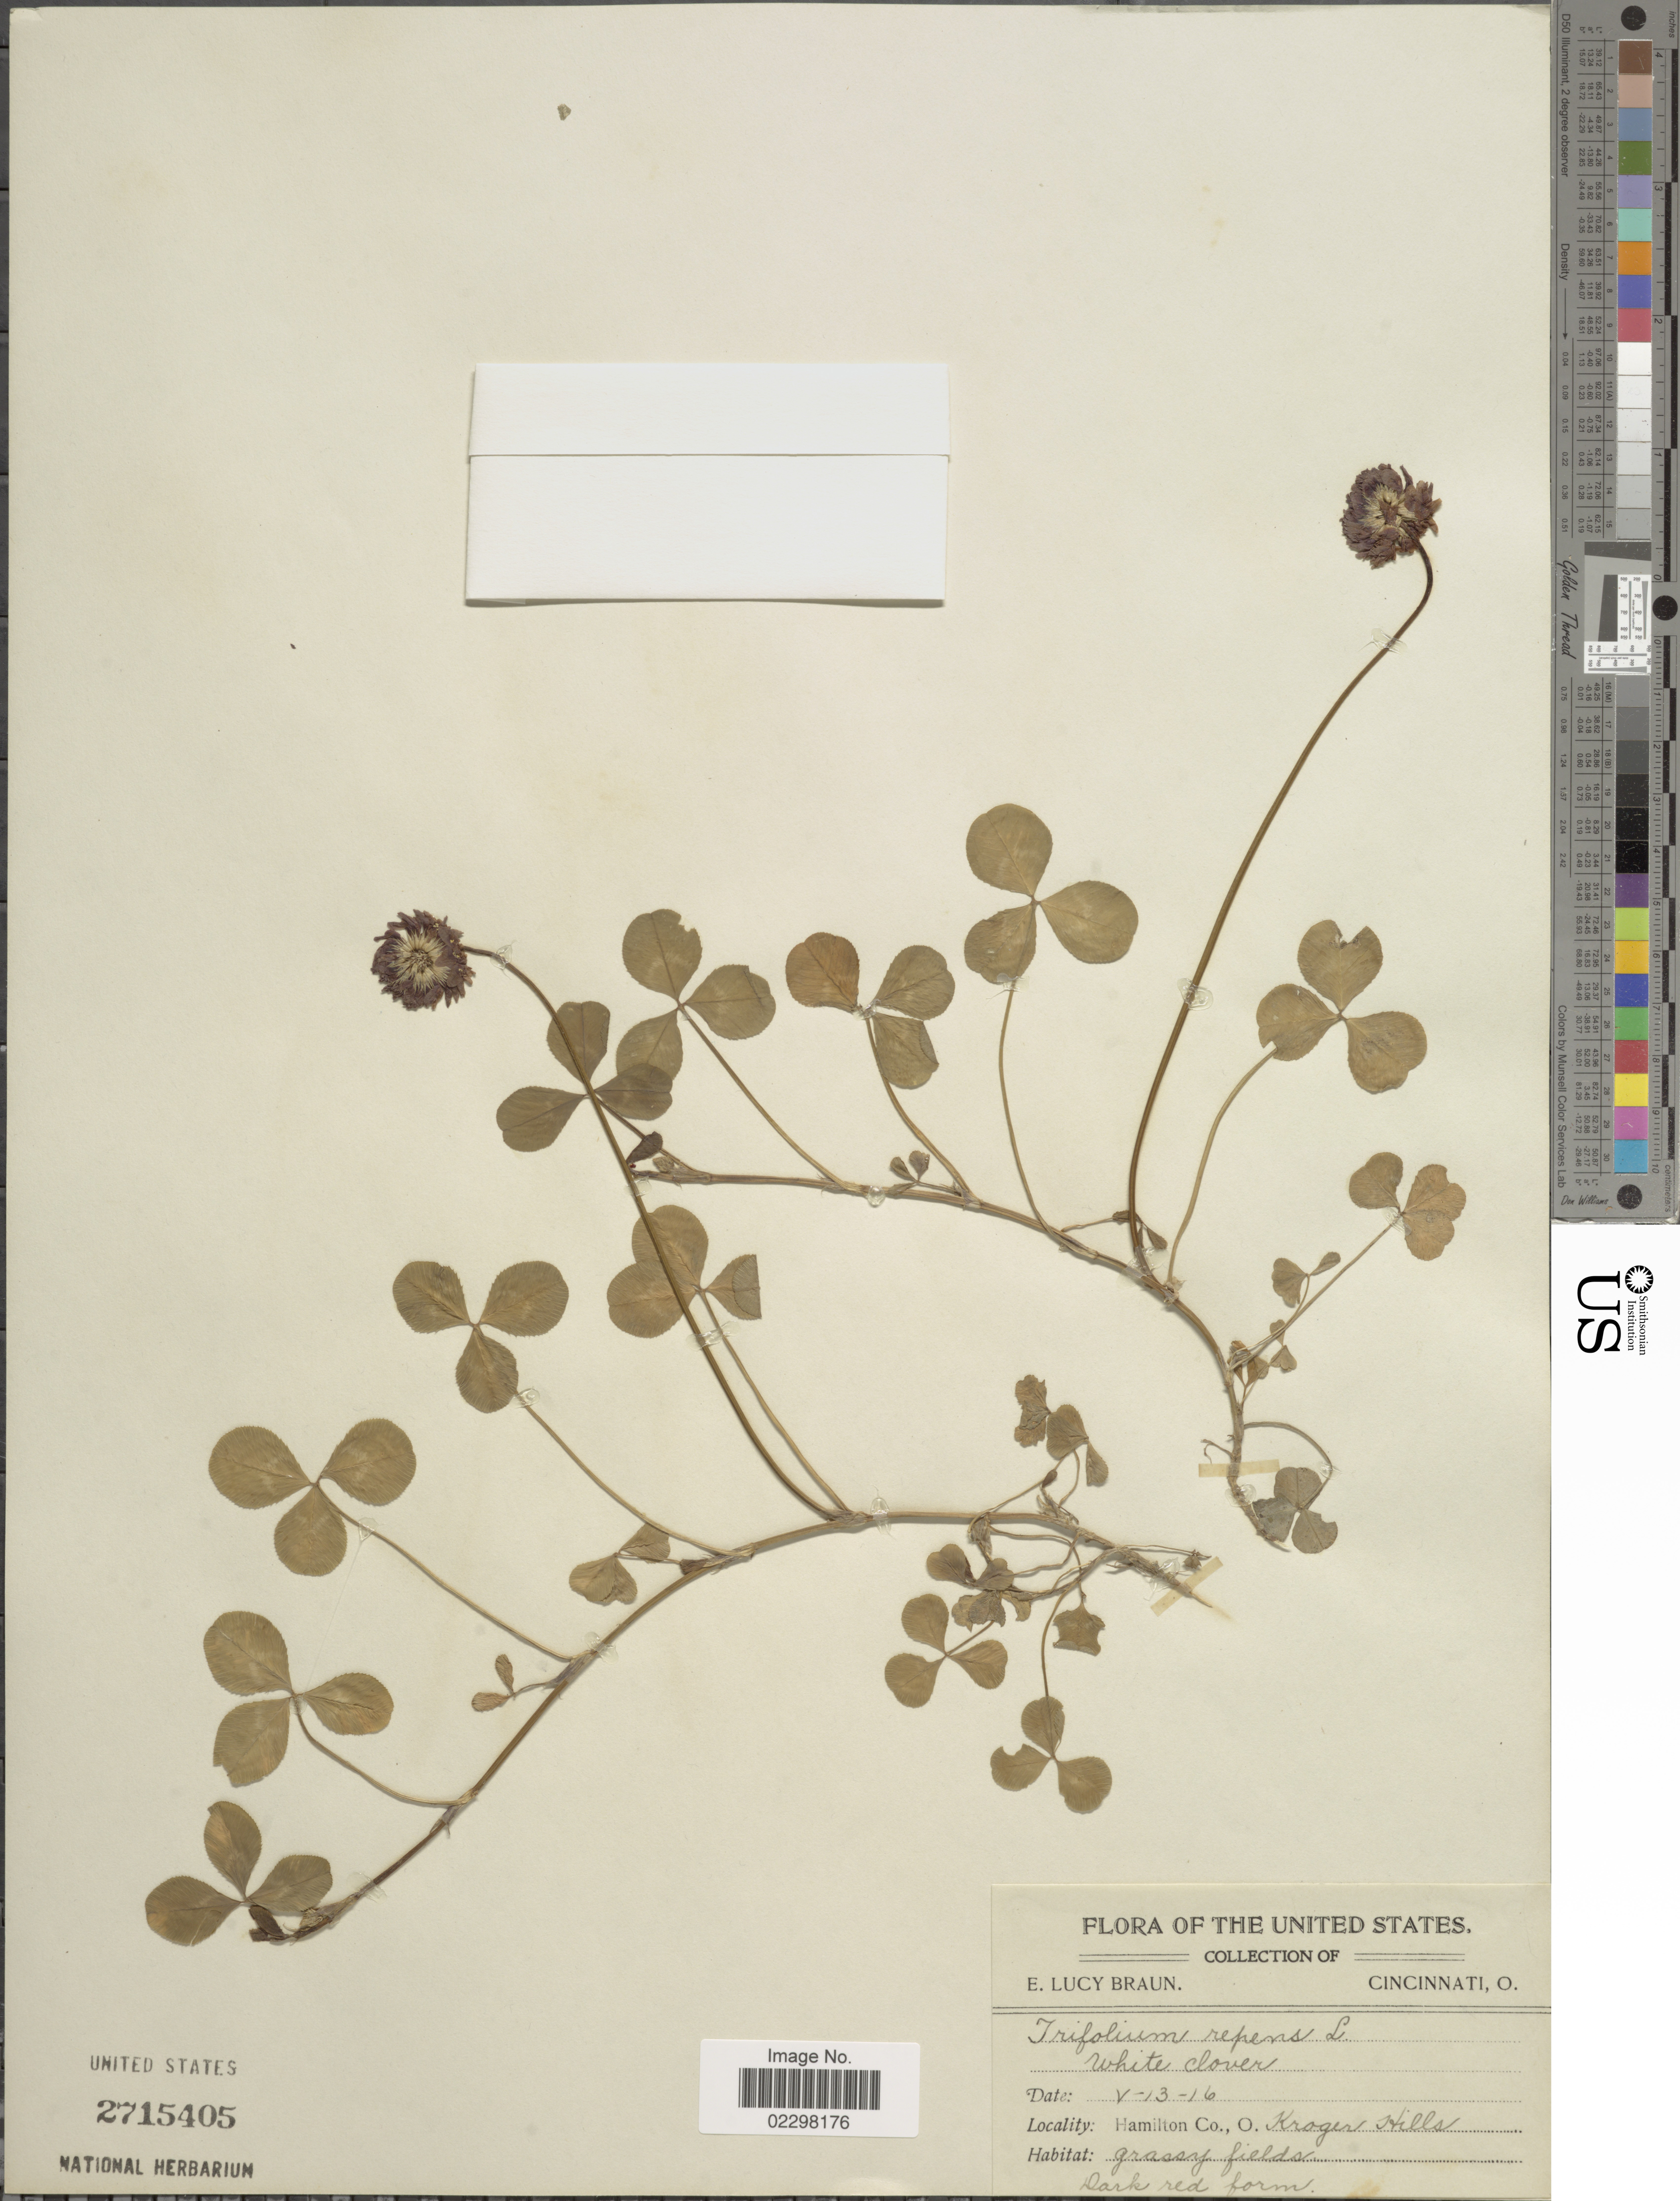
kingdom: Plantae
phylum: Tracheophyta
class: Magnoliopsida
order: Fabales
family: Fabaceae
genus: Trifolium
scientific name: Trifolium repens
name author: L.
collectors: E. L. Braun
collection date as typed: Transcribed d/m/y: 13/5/16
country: United States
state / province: Ohio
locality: Hamilton Co., Kroger Hills, grassy fields, white clover.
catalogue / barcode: US 2715405